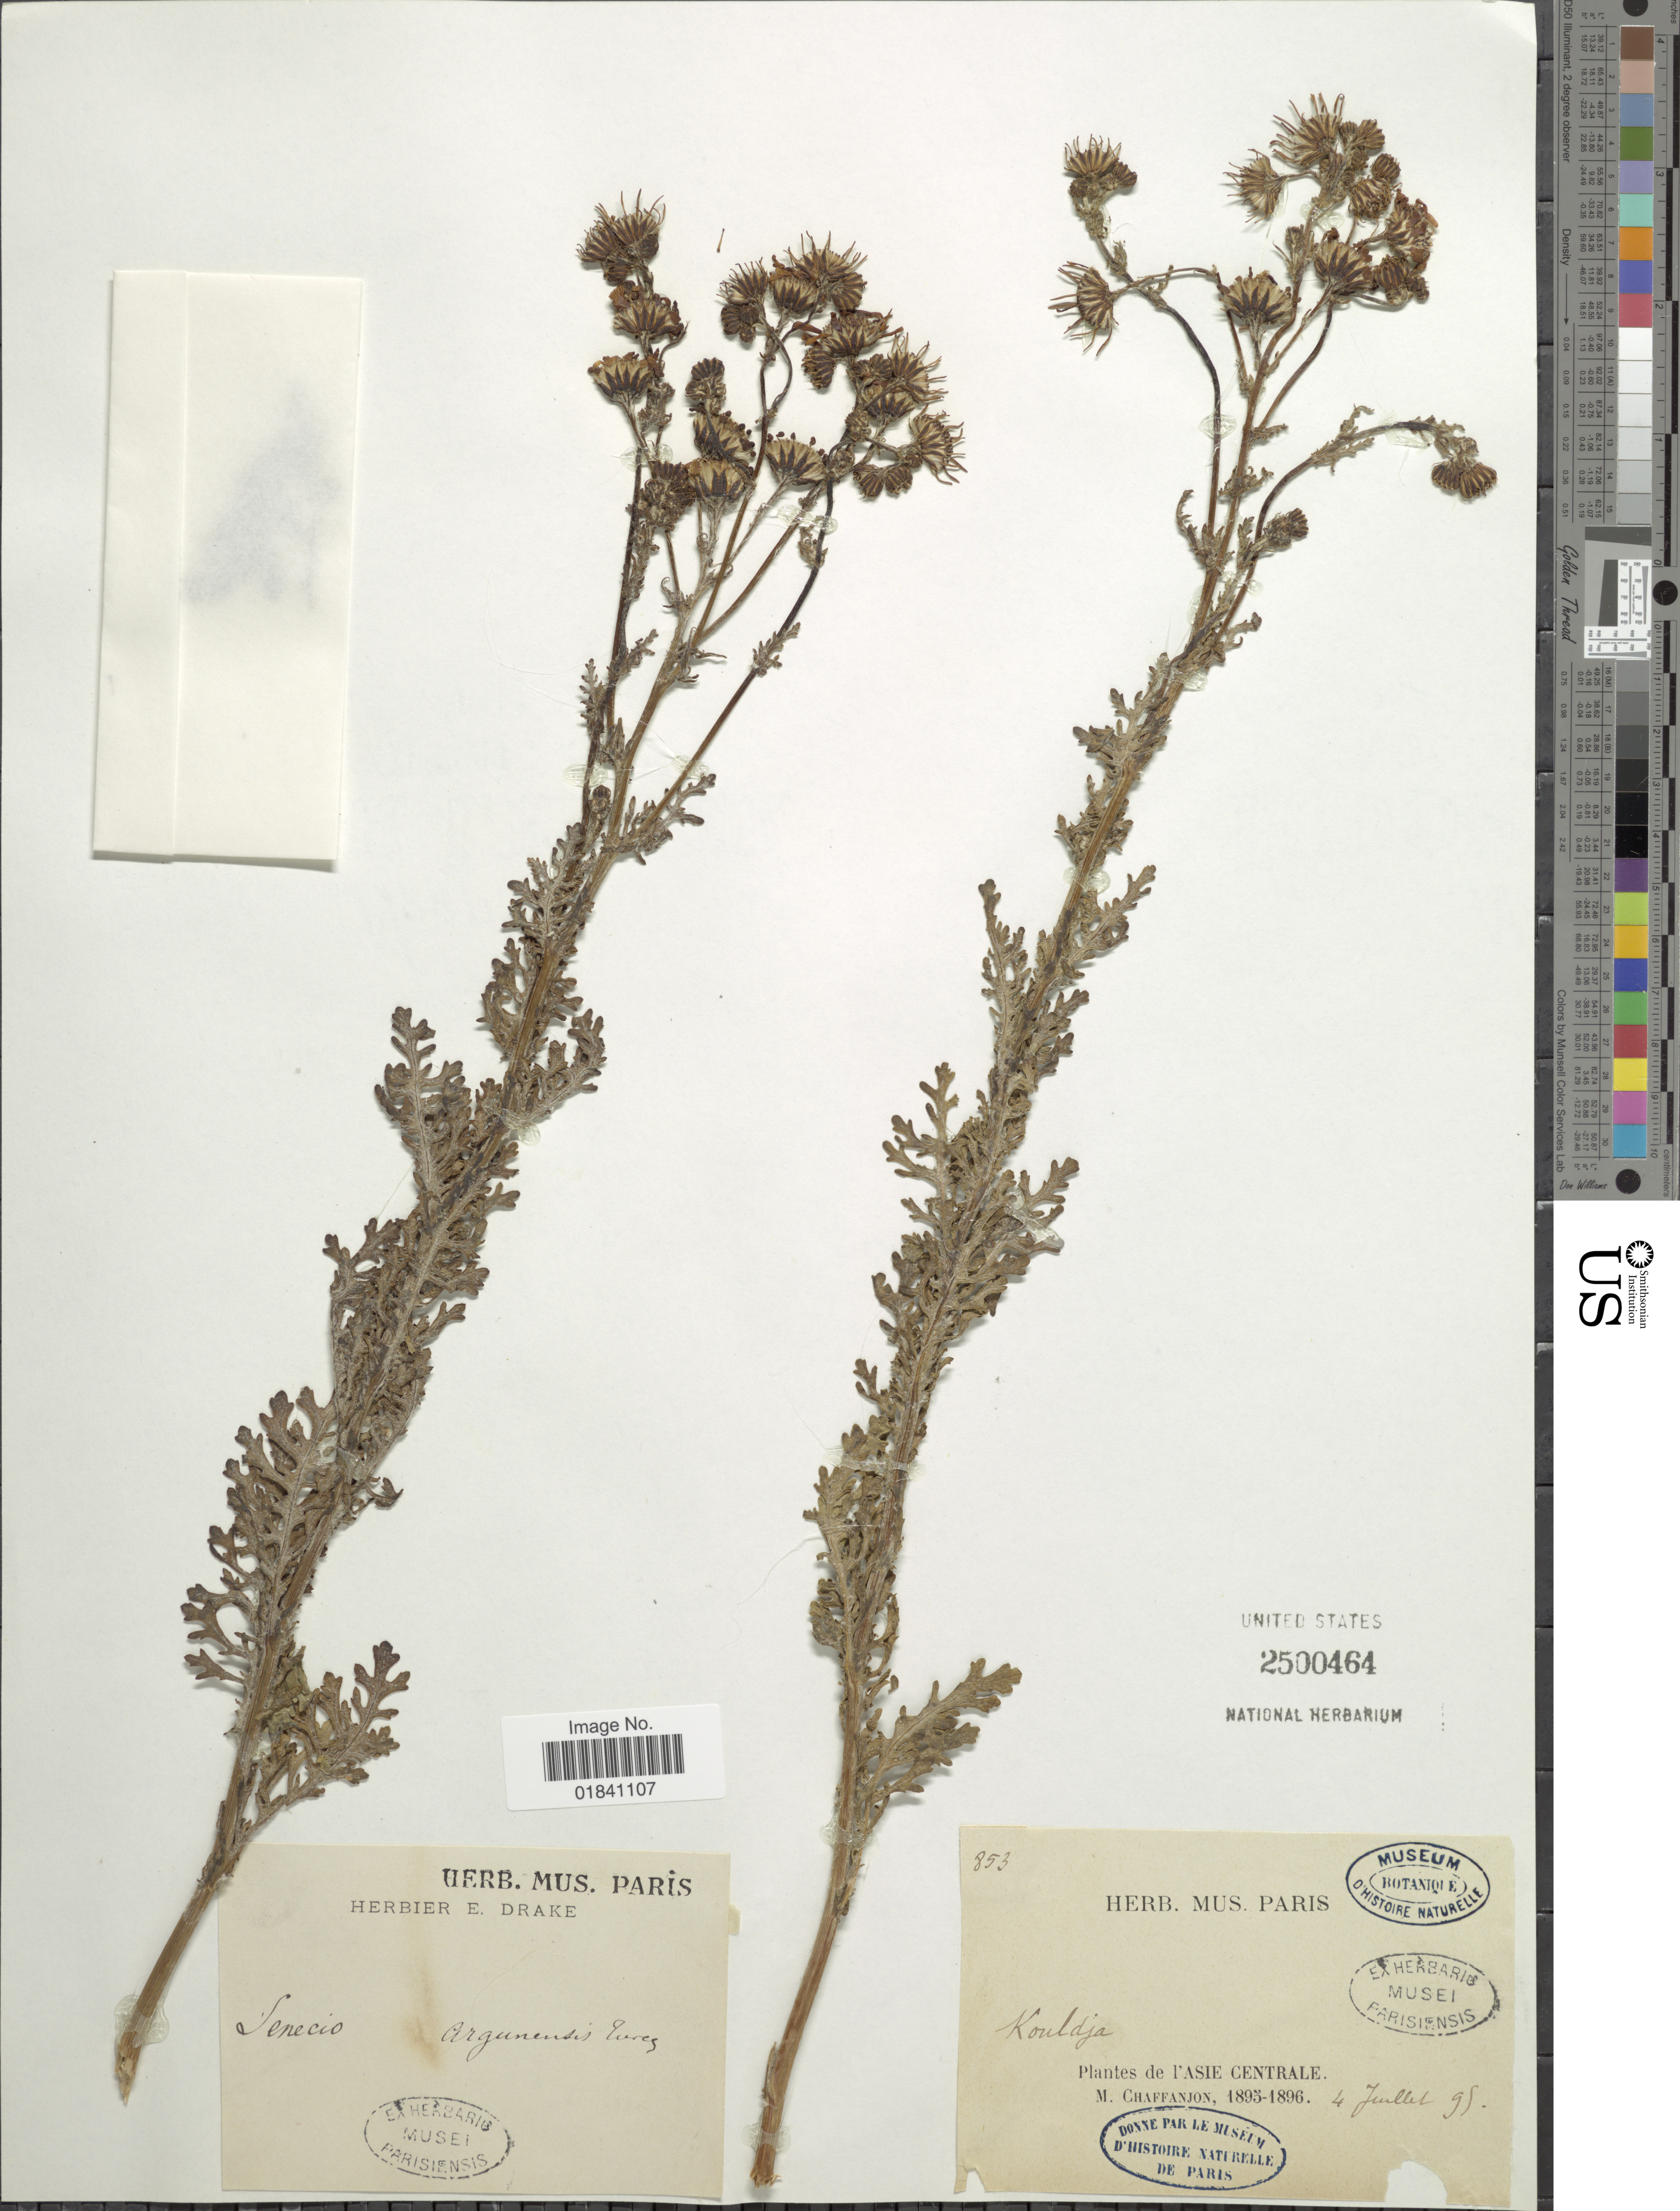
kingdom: Plantae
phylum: Tracheophyta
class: Magnoliopsida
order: Asterales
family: Asteraceae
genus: Senecio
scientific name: Senecio argunensis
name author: Turcz.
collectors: M. Chaffanjon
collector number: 853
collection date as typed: Transcribed d/m/y: 4/7/95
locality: Kouldja. Asie Centrale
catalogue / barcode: US 2500464